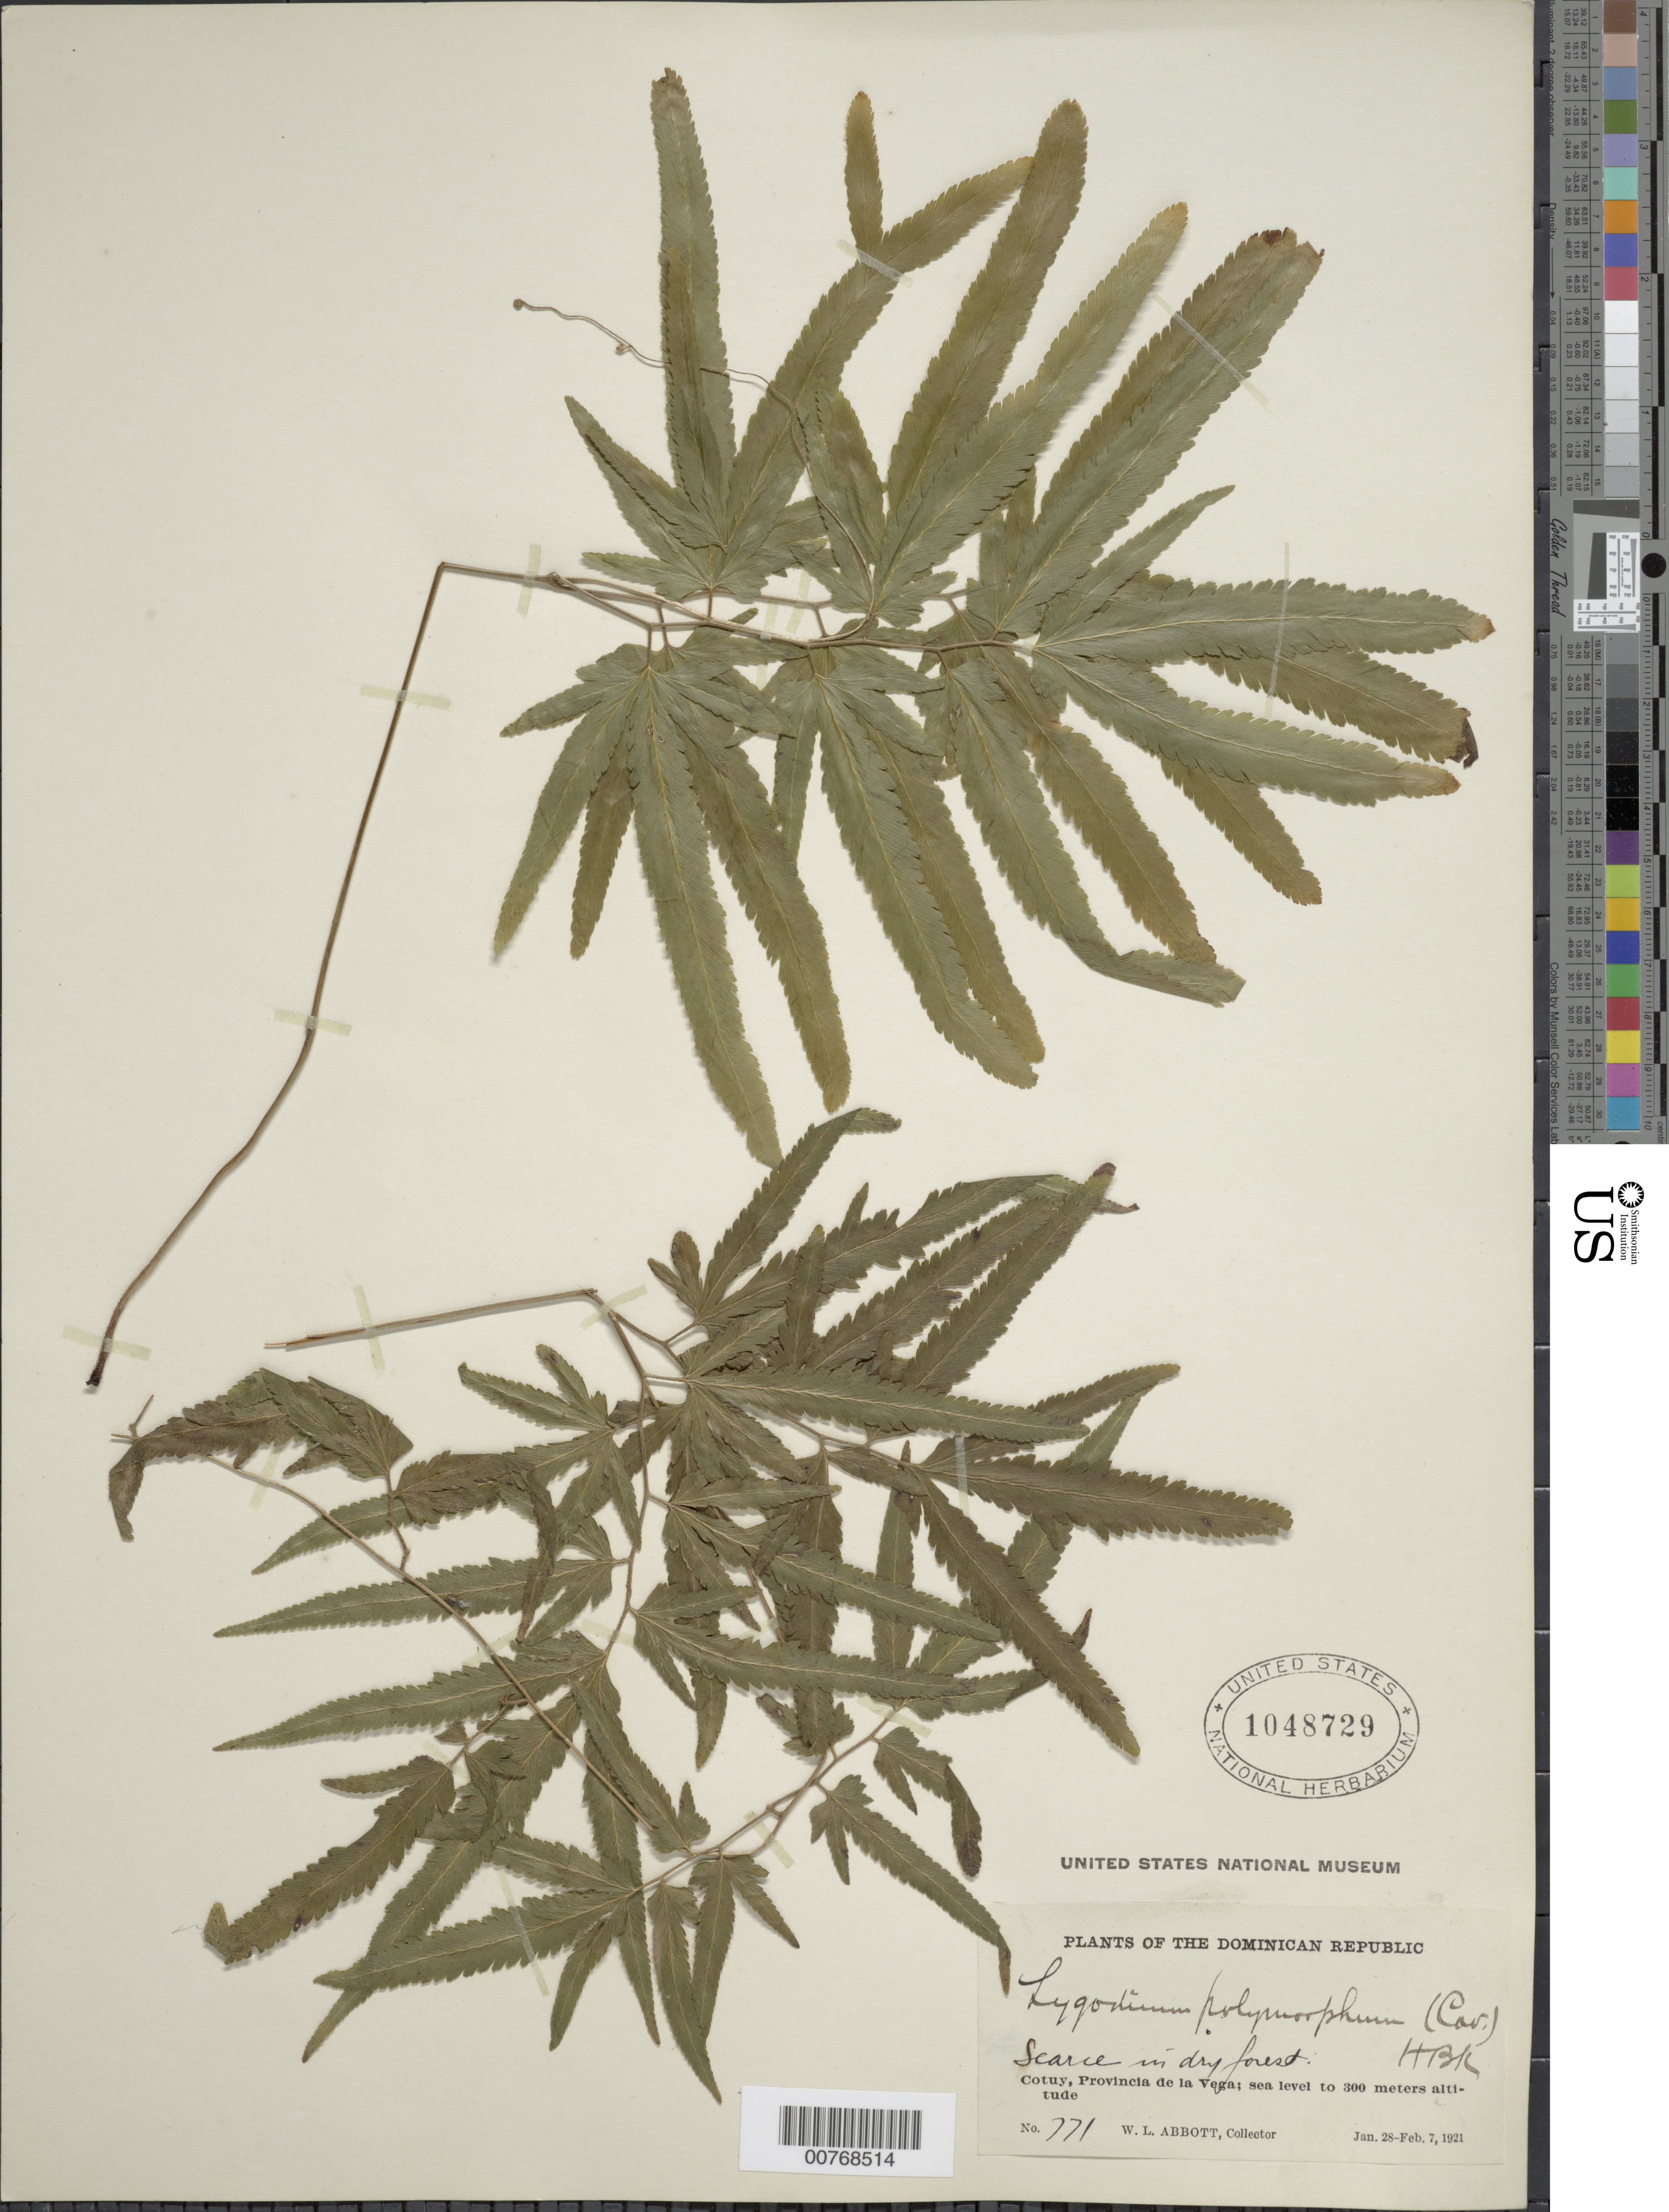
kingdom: Plantae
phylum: Tracheophyta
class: Polypodiopsida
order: Schizaeales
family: Lygodiaceae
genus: Lygodium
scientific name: Lygodium venustum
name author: Sw.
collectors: W. L. Abbott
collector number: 771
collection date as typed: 28 Feb 1910 07 Feb 1921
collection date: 1910-02-28/1921-02-07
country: Dominican Republic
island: Hispaniola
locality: Cotuy, Provincia de La Vega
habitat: Scarce in dry forest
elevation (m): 0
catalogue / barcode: US 1048729